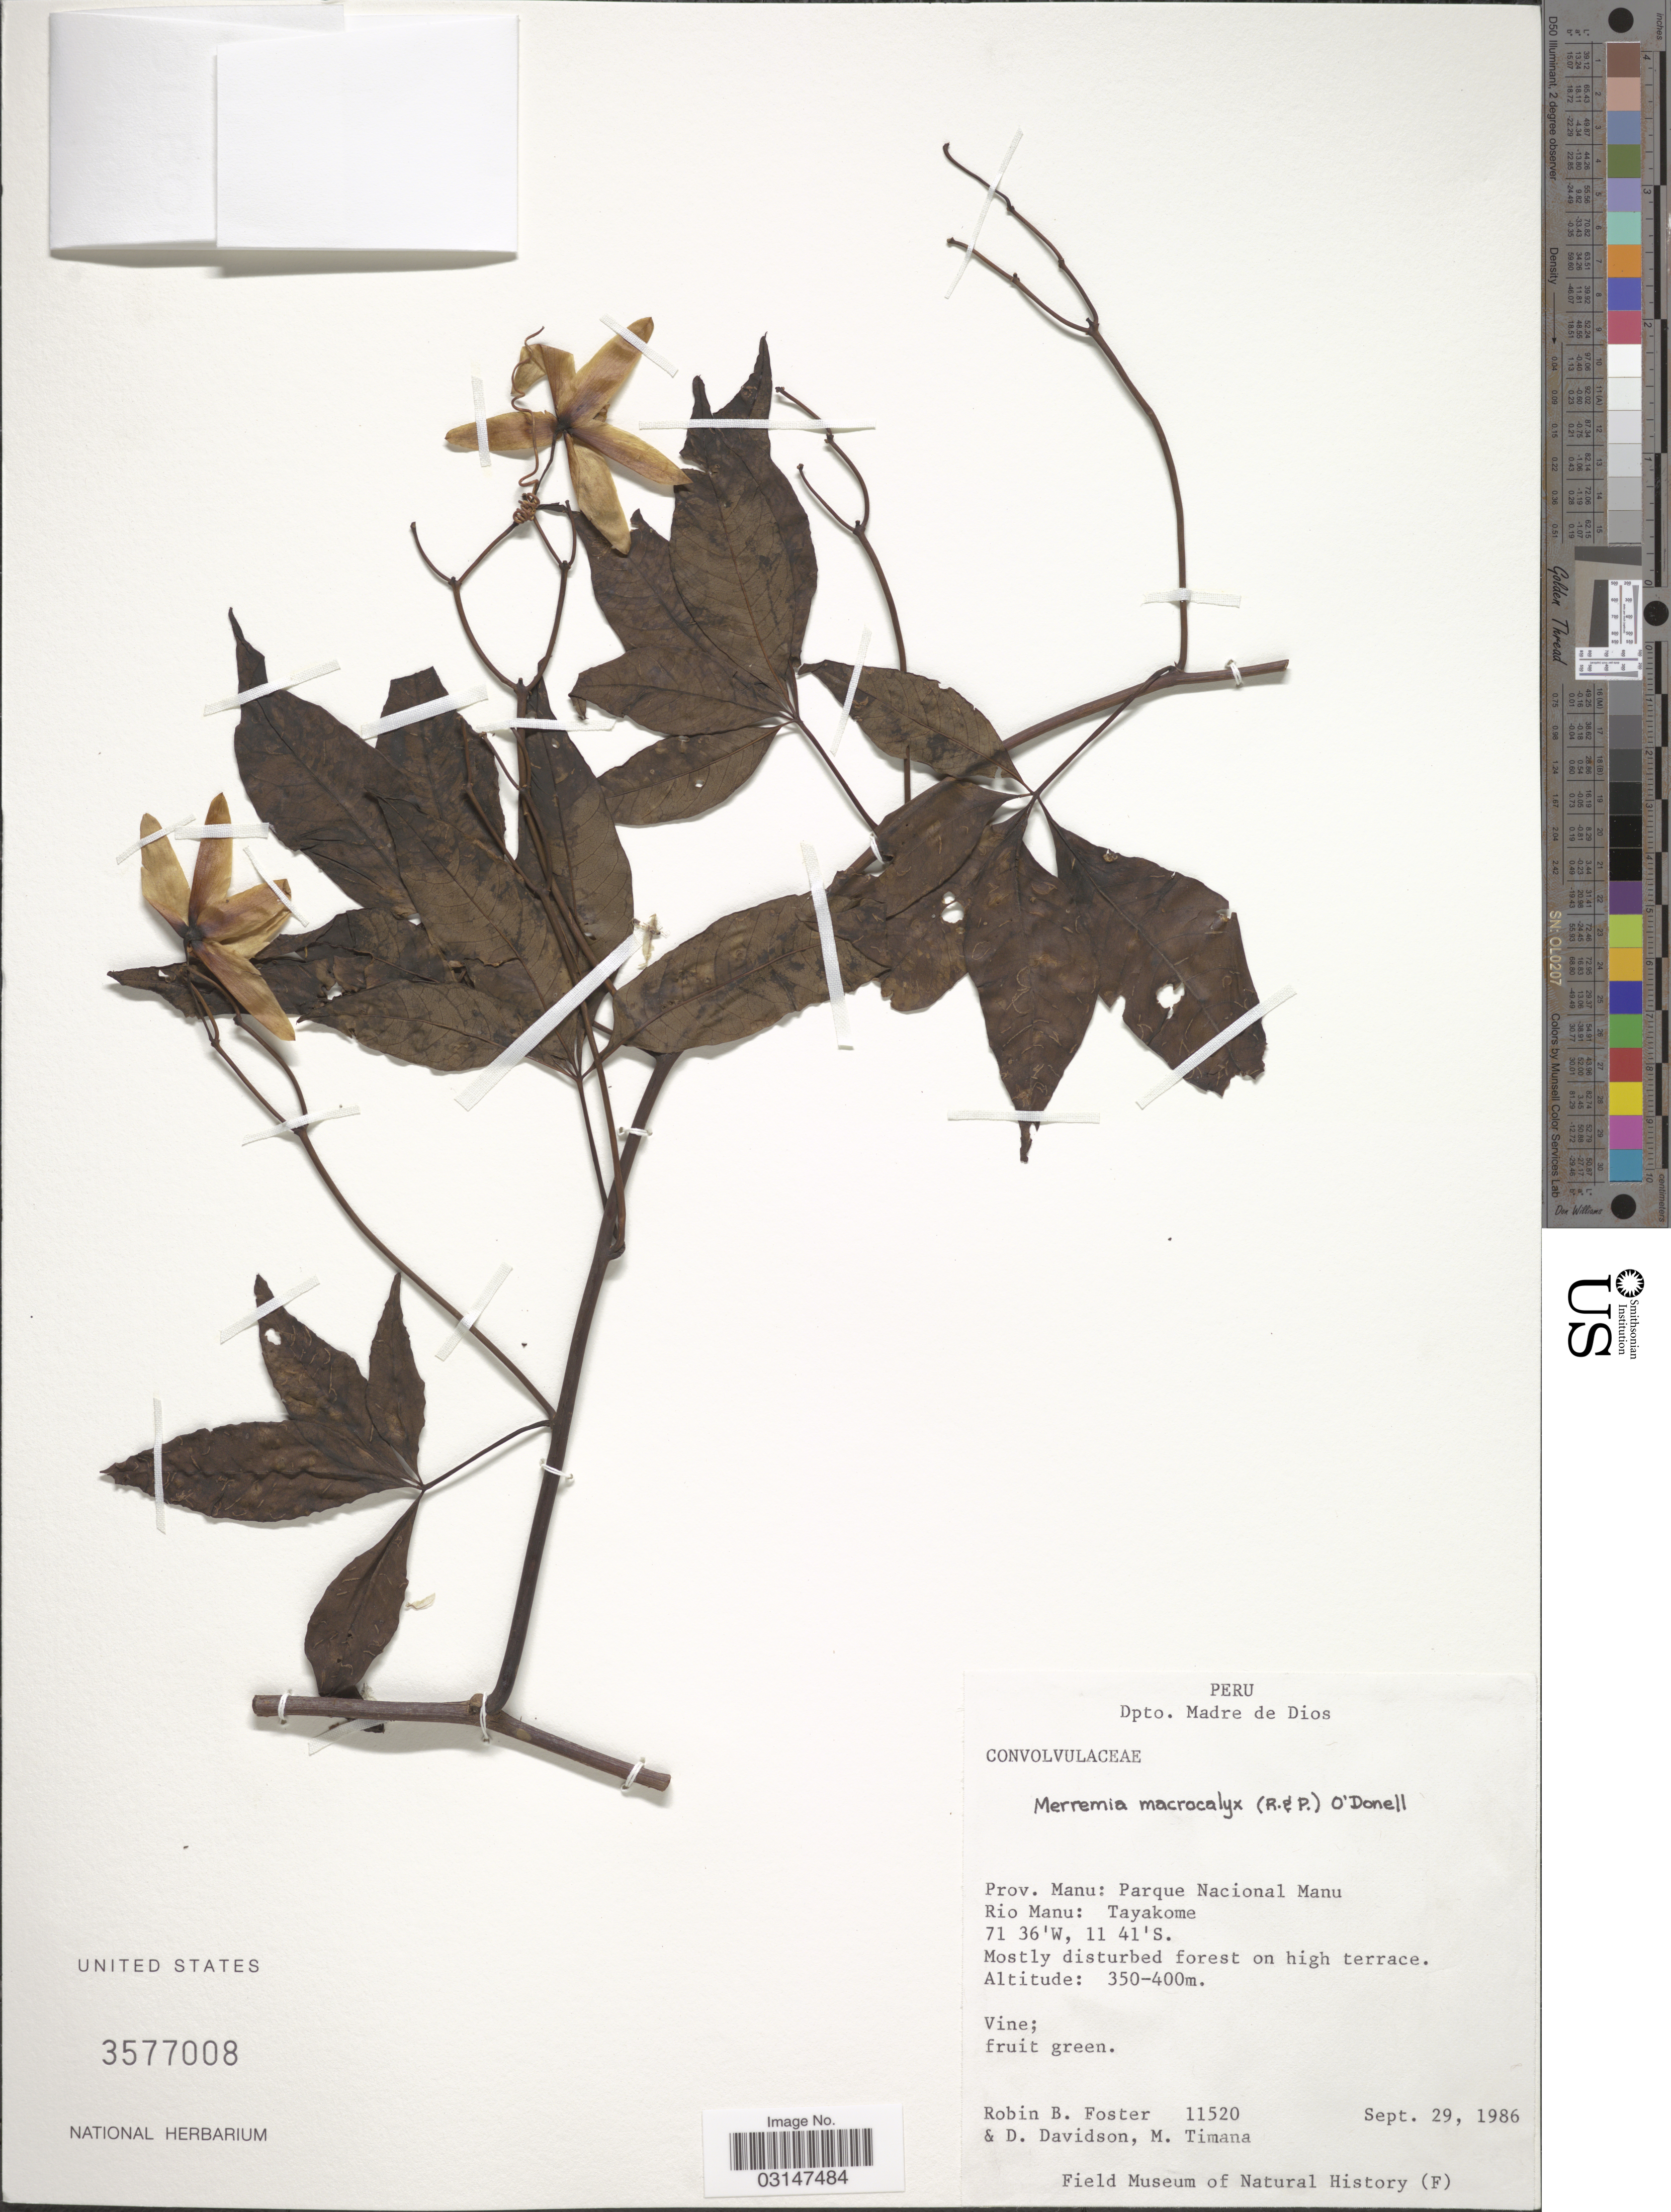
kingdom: Plantae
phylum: Tracheophyta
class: Magnoliopsida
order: Solanales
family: Convolvulaceae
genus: Distimake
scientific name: Distimake macrocalyx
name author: (Ruiz & Pav.) A. R. Simões & Staples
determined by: Strong, Mark T., (BOT), Smithsonian Institution - National Museum of Natural History (UNITED STATES)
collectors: R. B. Foster, D. Davidson & M. E. Timaná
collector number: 11520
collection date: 1986-09-29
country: Peru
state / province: Madre de Dios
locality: Dpto. Madre de Dios, Prov. Manu: Parque Nacional Manu, Rio Manu: Tayakome.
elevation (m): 350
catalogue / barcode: US 3577008